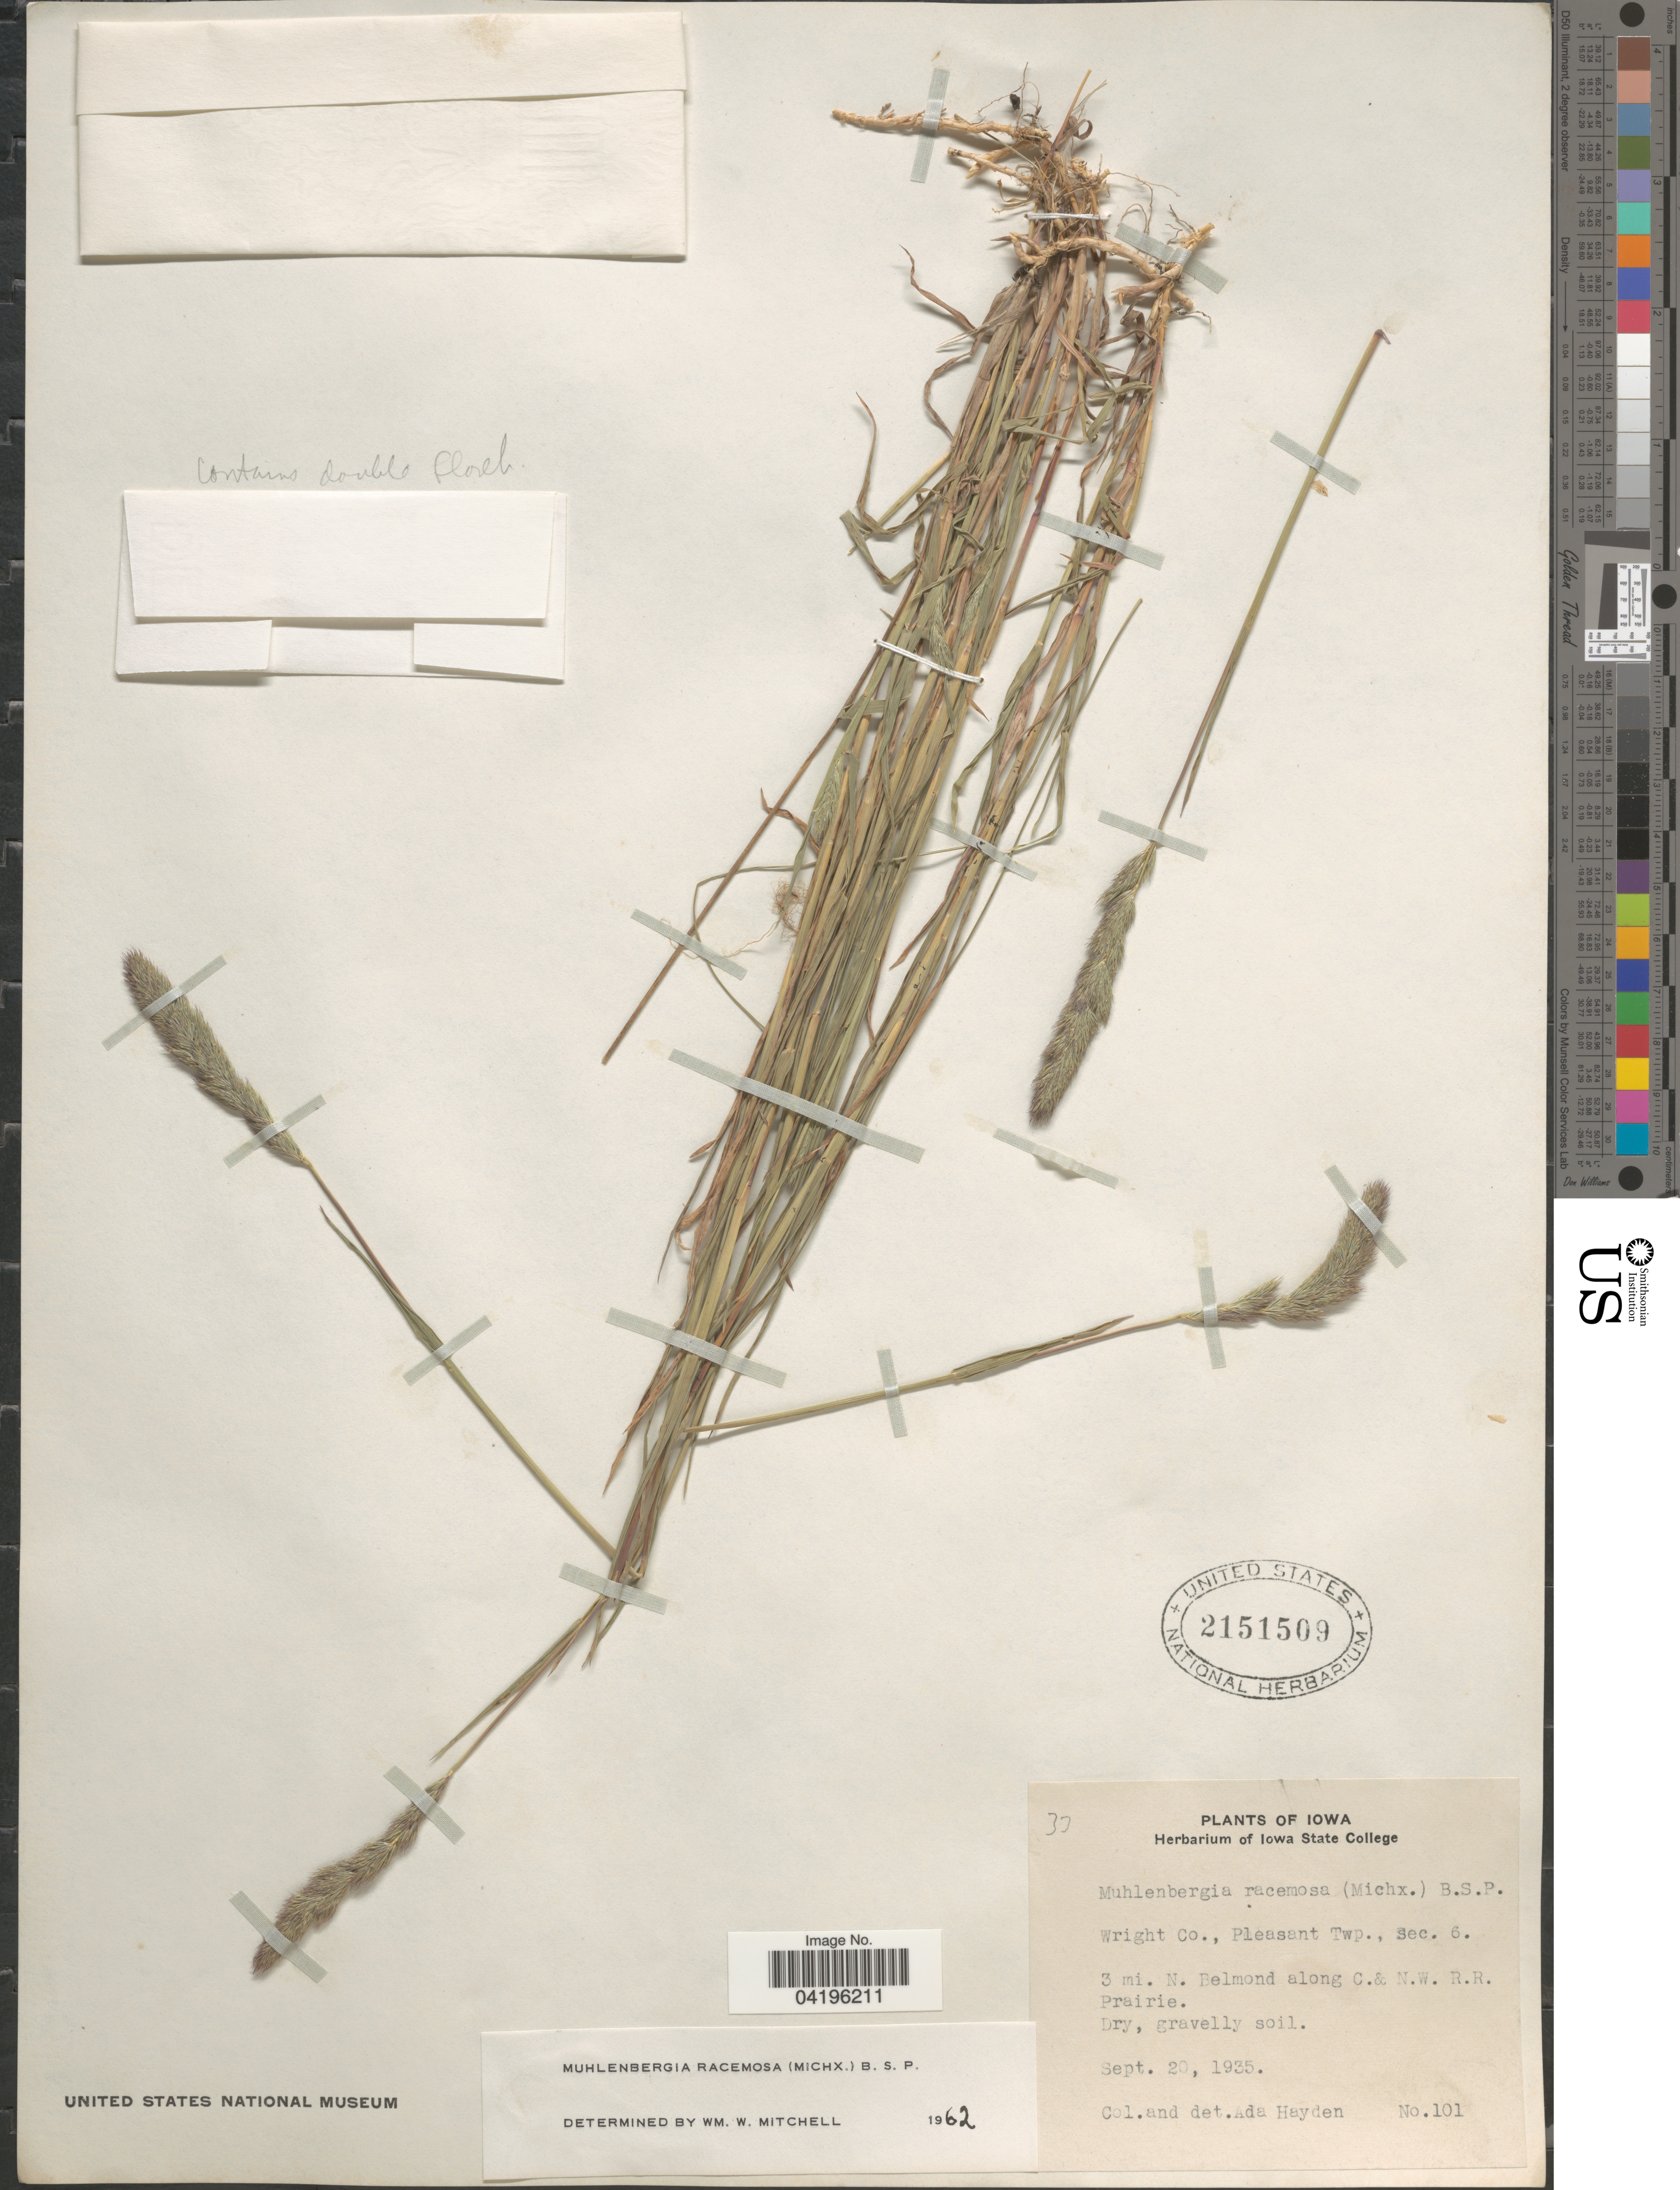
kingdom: Plantae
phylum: Tracheophyta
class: Liliopsida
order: Poales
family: Poaceae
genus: Muhlenbergia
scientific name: Muhlenbergia racemosa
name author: (Michx.) Britton et al.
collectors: Ada Hayden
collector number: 101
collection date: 1935-09-20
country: United States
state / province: Iowa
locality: Wright Co., Pleasant Twp., Sec. 6. 3 mi. N. Belmond along C.& N.W. R.R.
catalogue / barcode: US 2151509